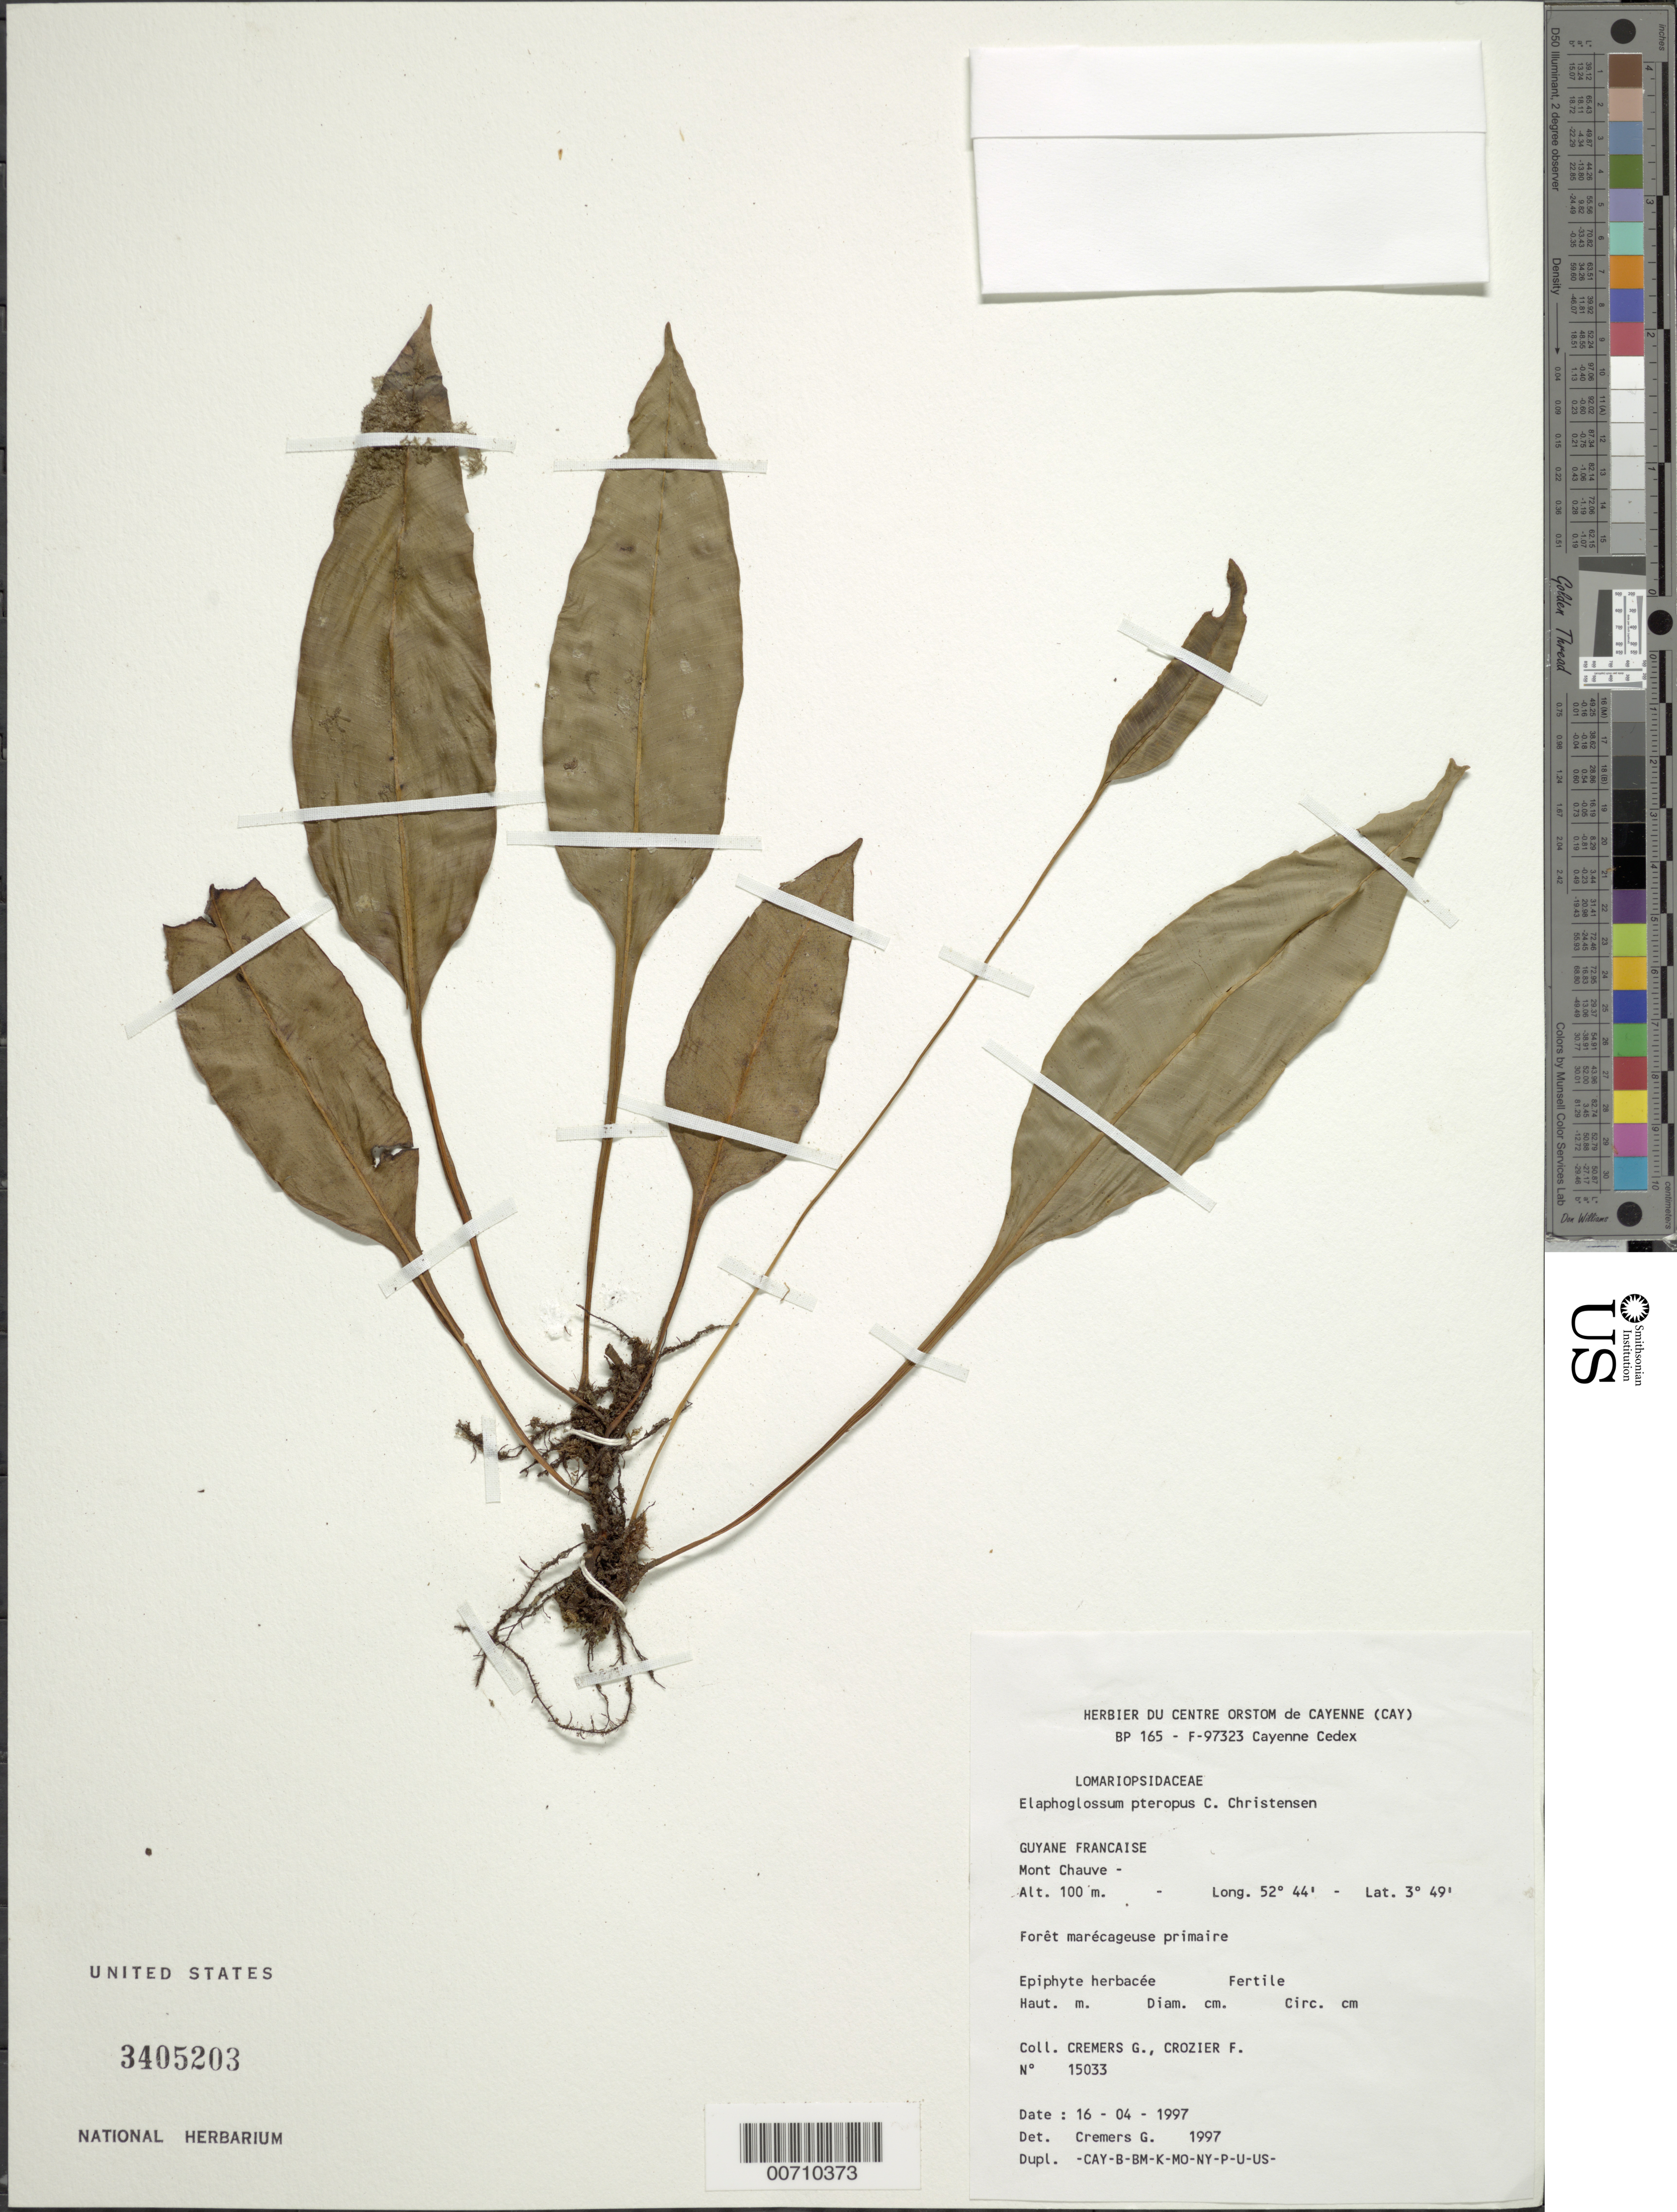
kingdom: Plantae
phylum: Tracheophyta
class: Polypodiopsida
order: Polypodiales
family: Dryopteridaceae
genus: Elaphoglossum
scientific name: Elaphoglossum pteropus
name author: C. Chr.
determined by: Cremers, Georges A.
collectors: G. Cremers & F. Crozier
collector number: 15033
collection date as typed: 16-Apr-97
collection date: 1997-04-16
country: French Guiana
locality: Mont Chauve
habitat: Forêt marécageuse primaire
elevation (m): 100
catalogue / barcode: US 3405203